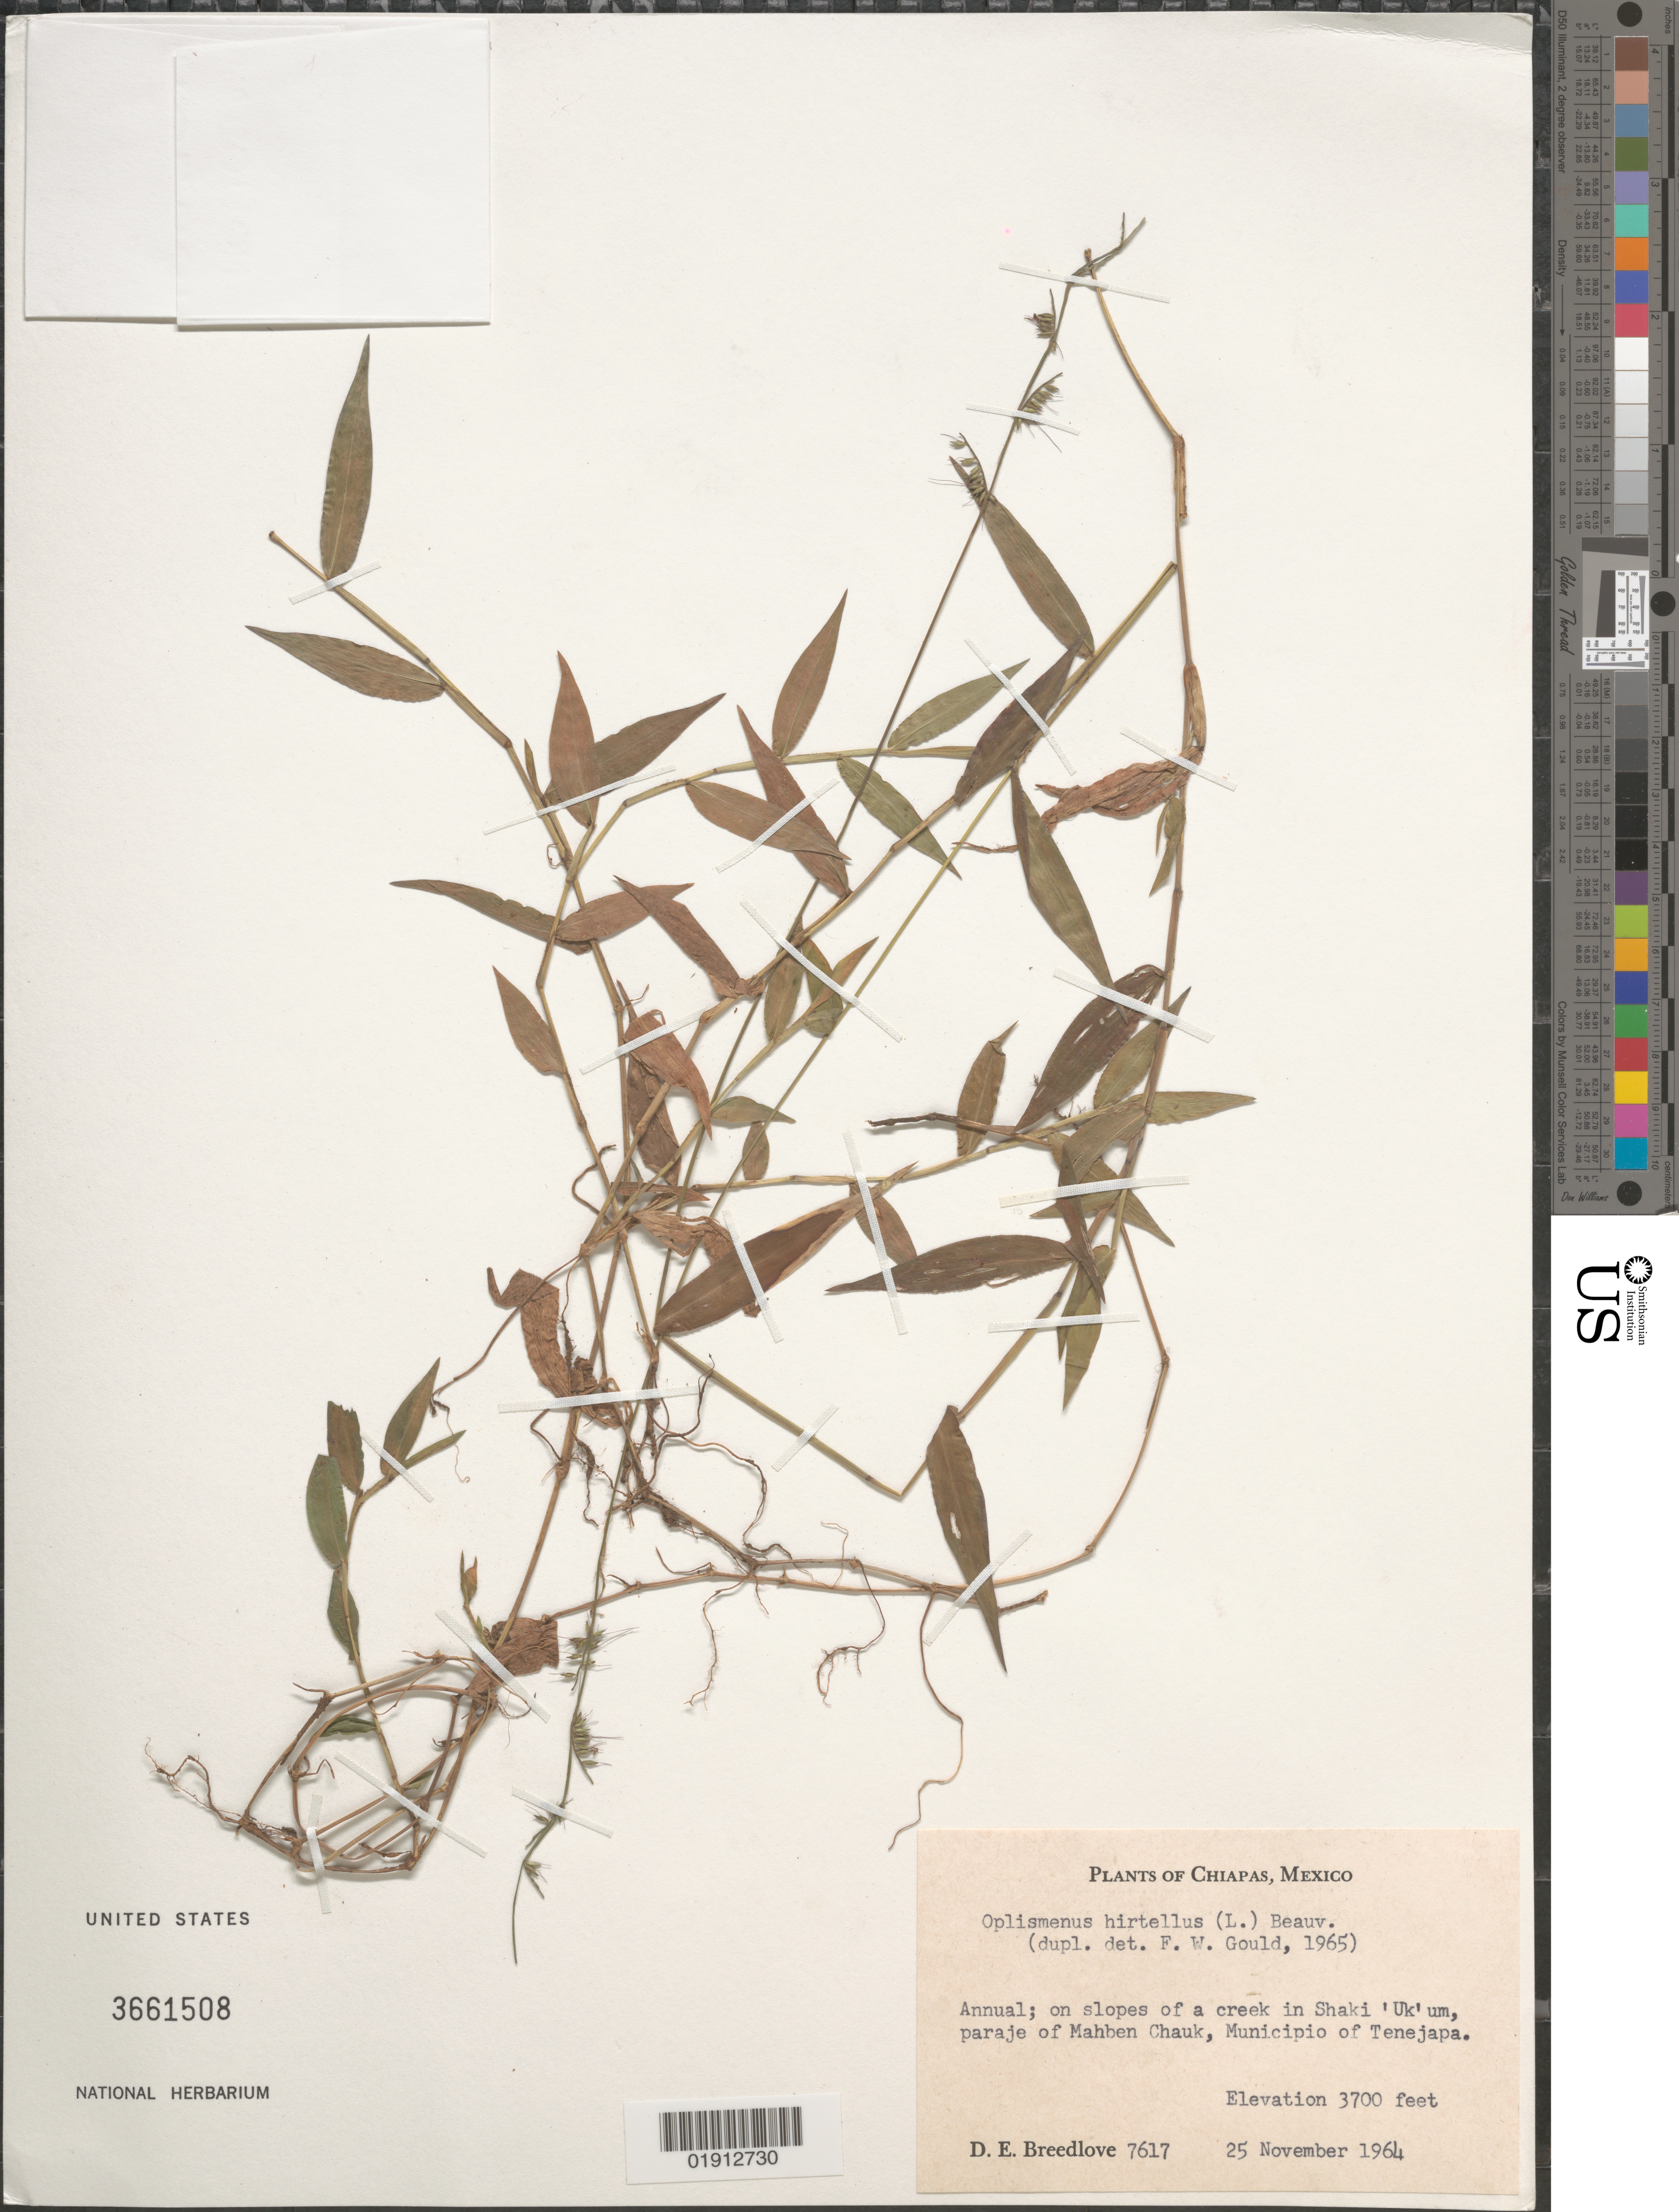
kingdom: Plantae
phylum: Tracheophyta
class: Liliopsida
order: Poales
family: Poaceae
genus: Oplismenus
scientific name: Oplismenus hirtellus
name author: (L.) P. Beauv.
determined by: Gould, F. W.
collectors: D. E. Breedlove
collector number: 7617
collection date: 1964-11-25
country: Mexico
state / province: Chiapas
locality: Mexico, Chiapas, on slopes of a creek in Shaki 'Uk'um, paraje of Mahben Chauk, Municipio of Tenejapa.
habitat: On slopes of a creek.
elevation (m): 1128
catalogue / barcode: US 3661508